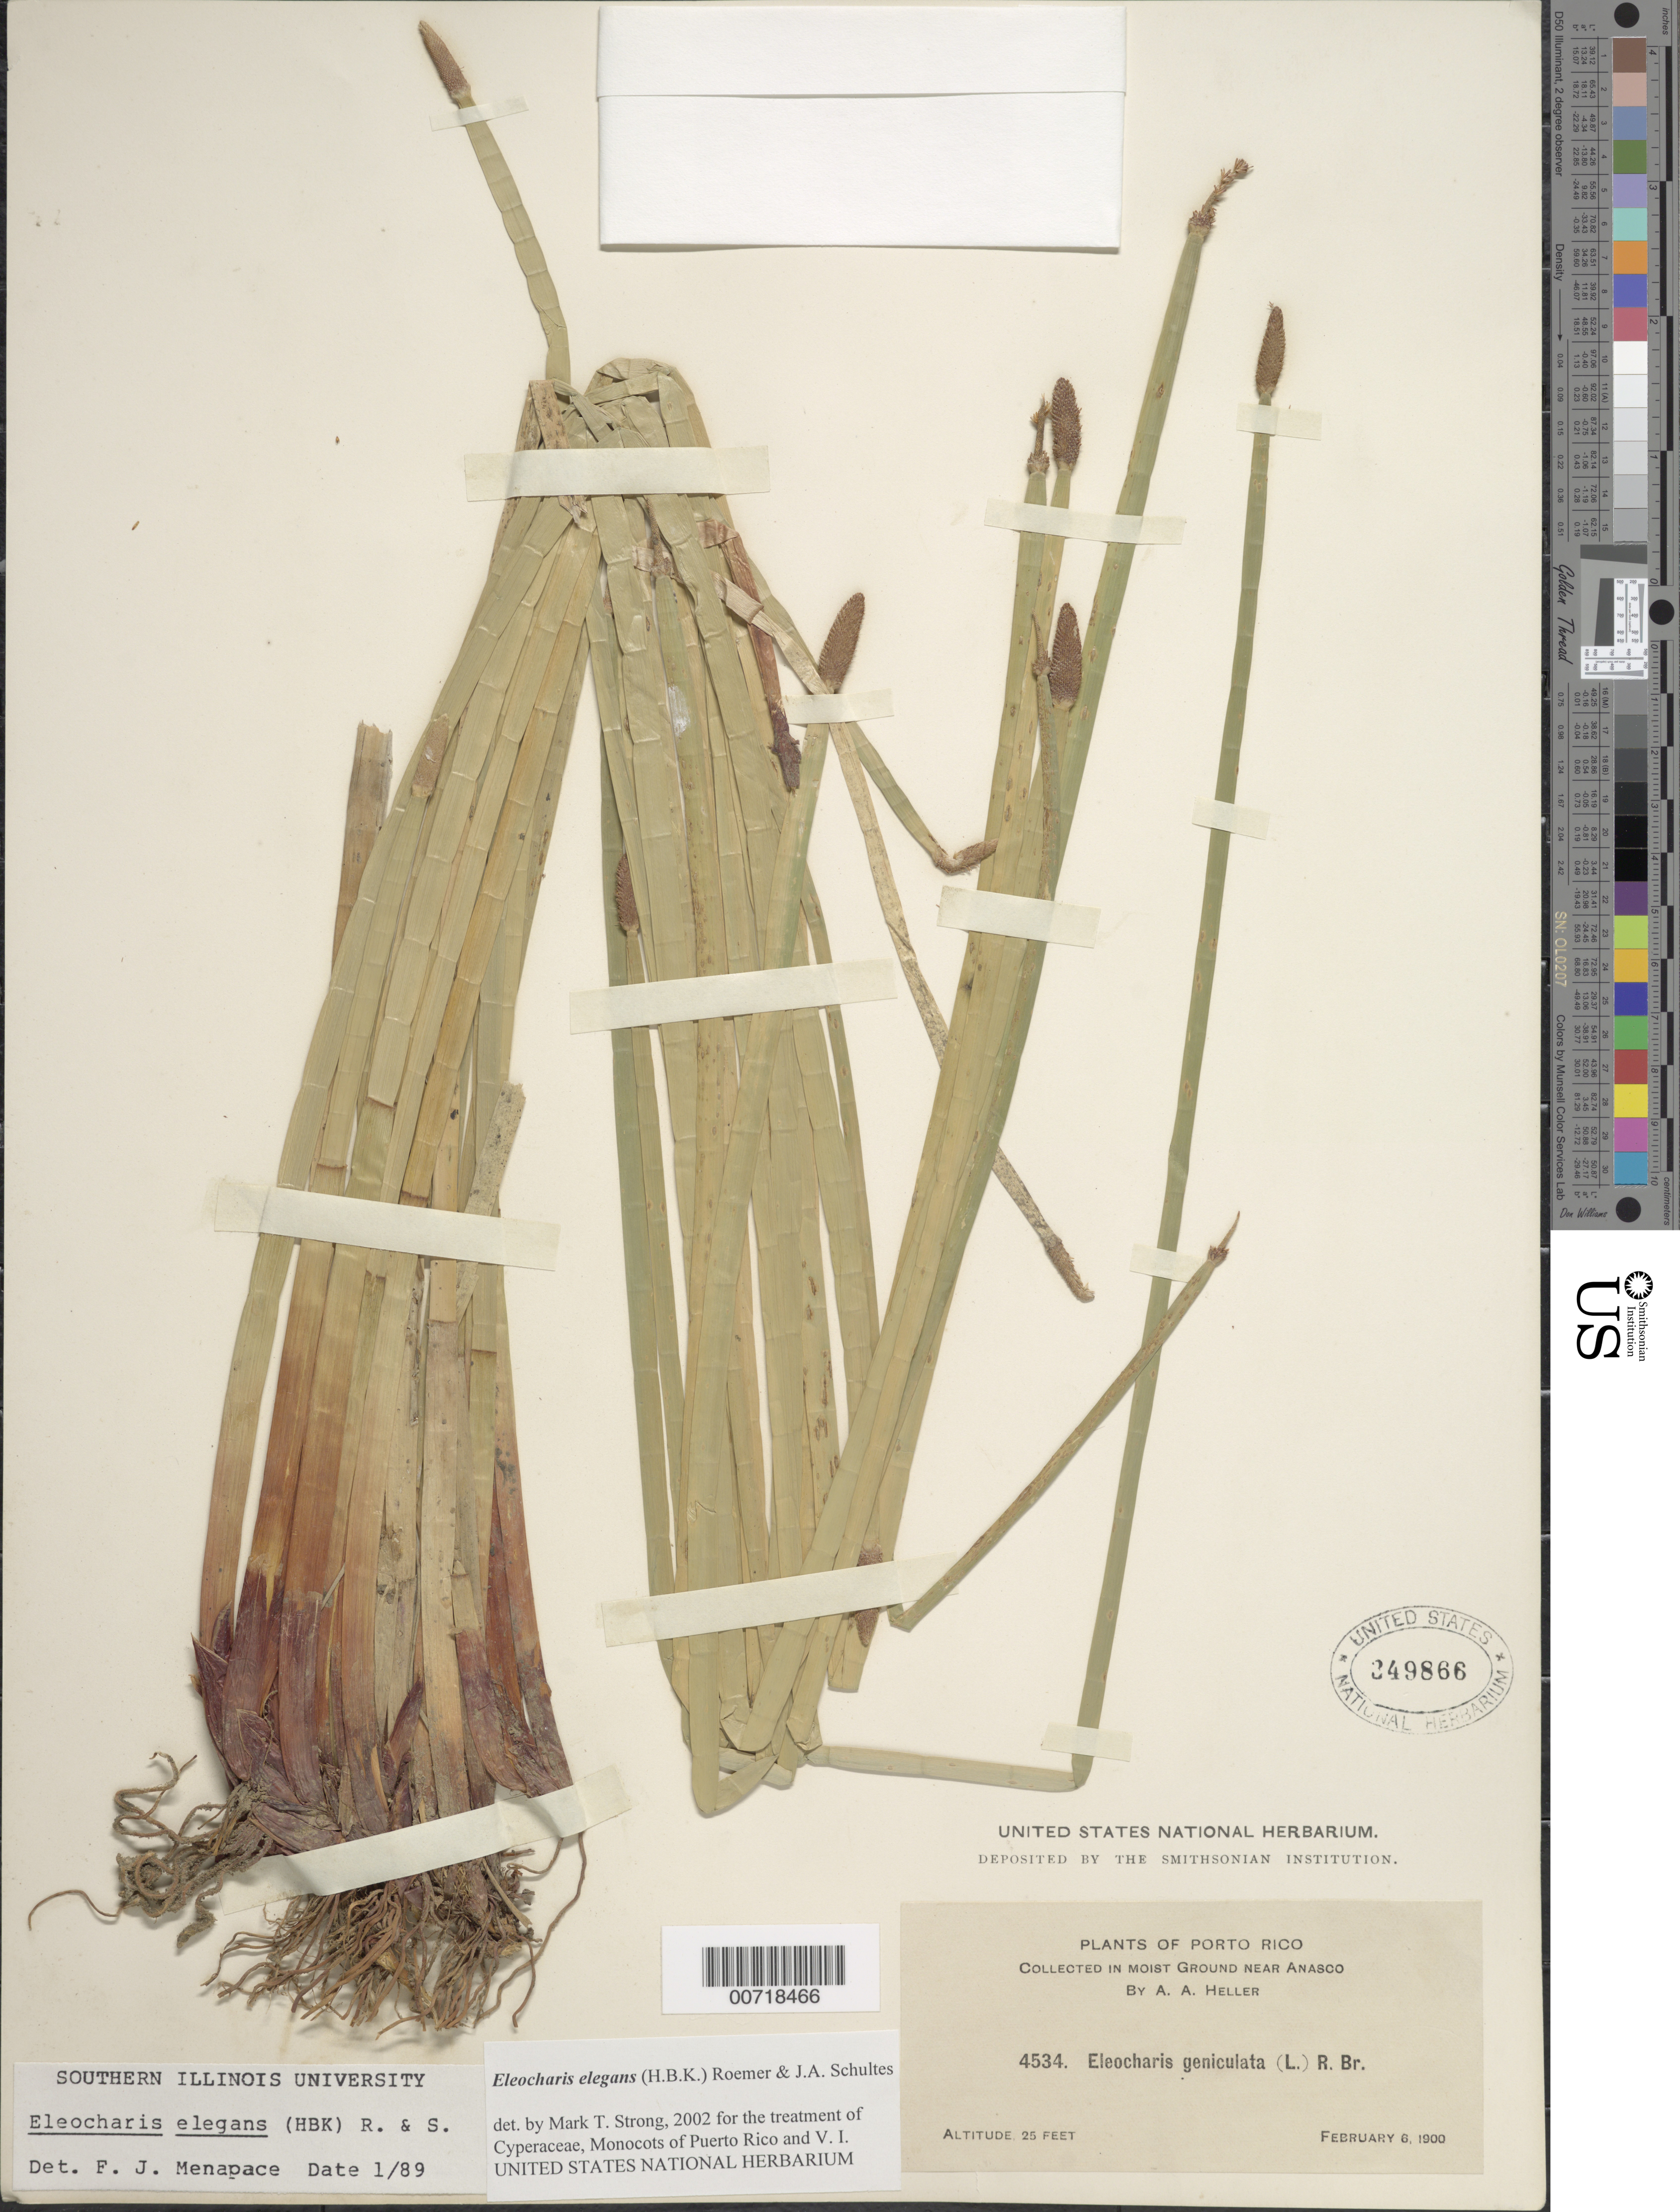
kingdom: Plantae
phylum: Tracheophyta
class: Liliopsida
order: Poales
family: Cyperaceae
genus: Eleocharis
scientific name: Eleocharis elegans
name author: (Kunth) Roem. & Schult.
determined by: Strong, M. T., (US), Smithsonian Institution - National Museum of Natural History (UNITED STATES)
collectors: A. A. Heller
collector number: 4534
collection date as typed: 06 Feb 1900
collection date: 1900-02-06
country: Puerto Rico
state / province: Añasco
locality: Near Anasco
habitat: Moist ground.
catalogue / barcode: US 349866